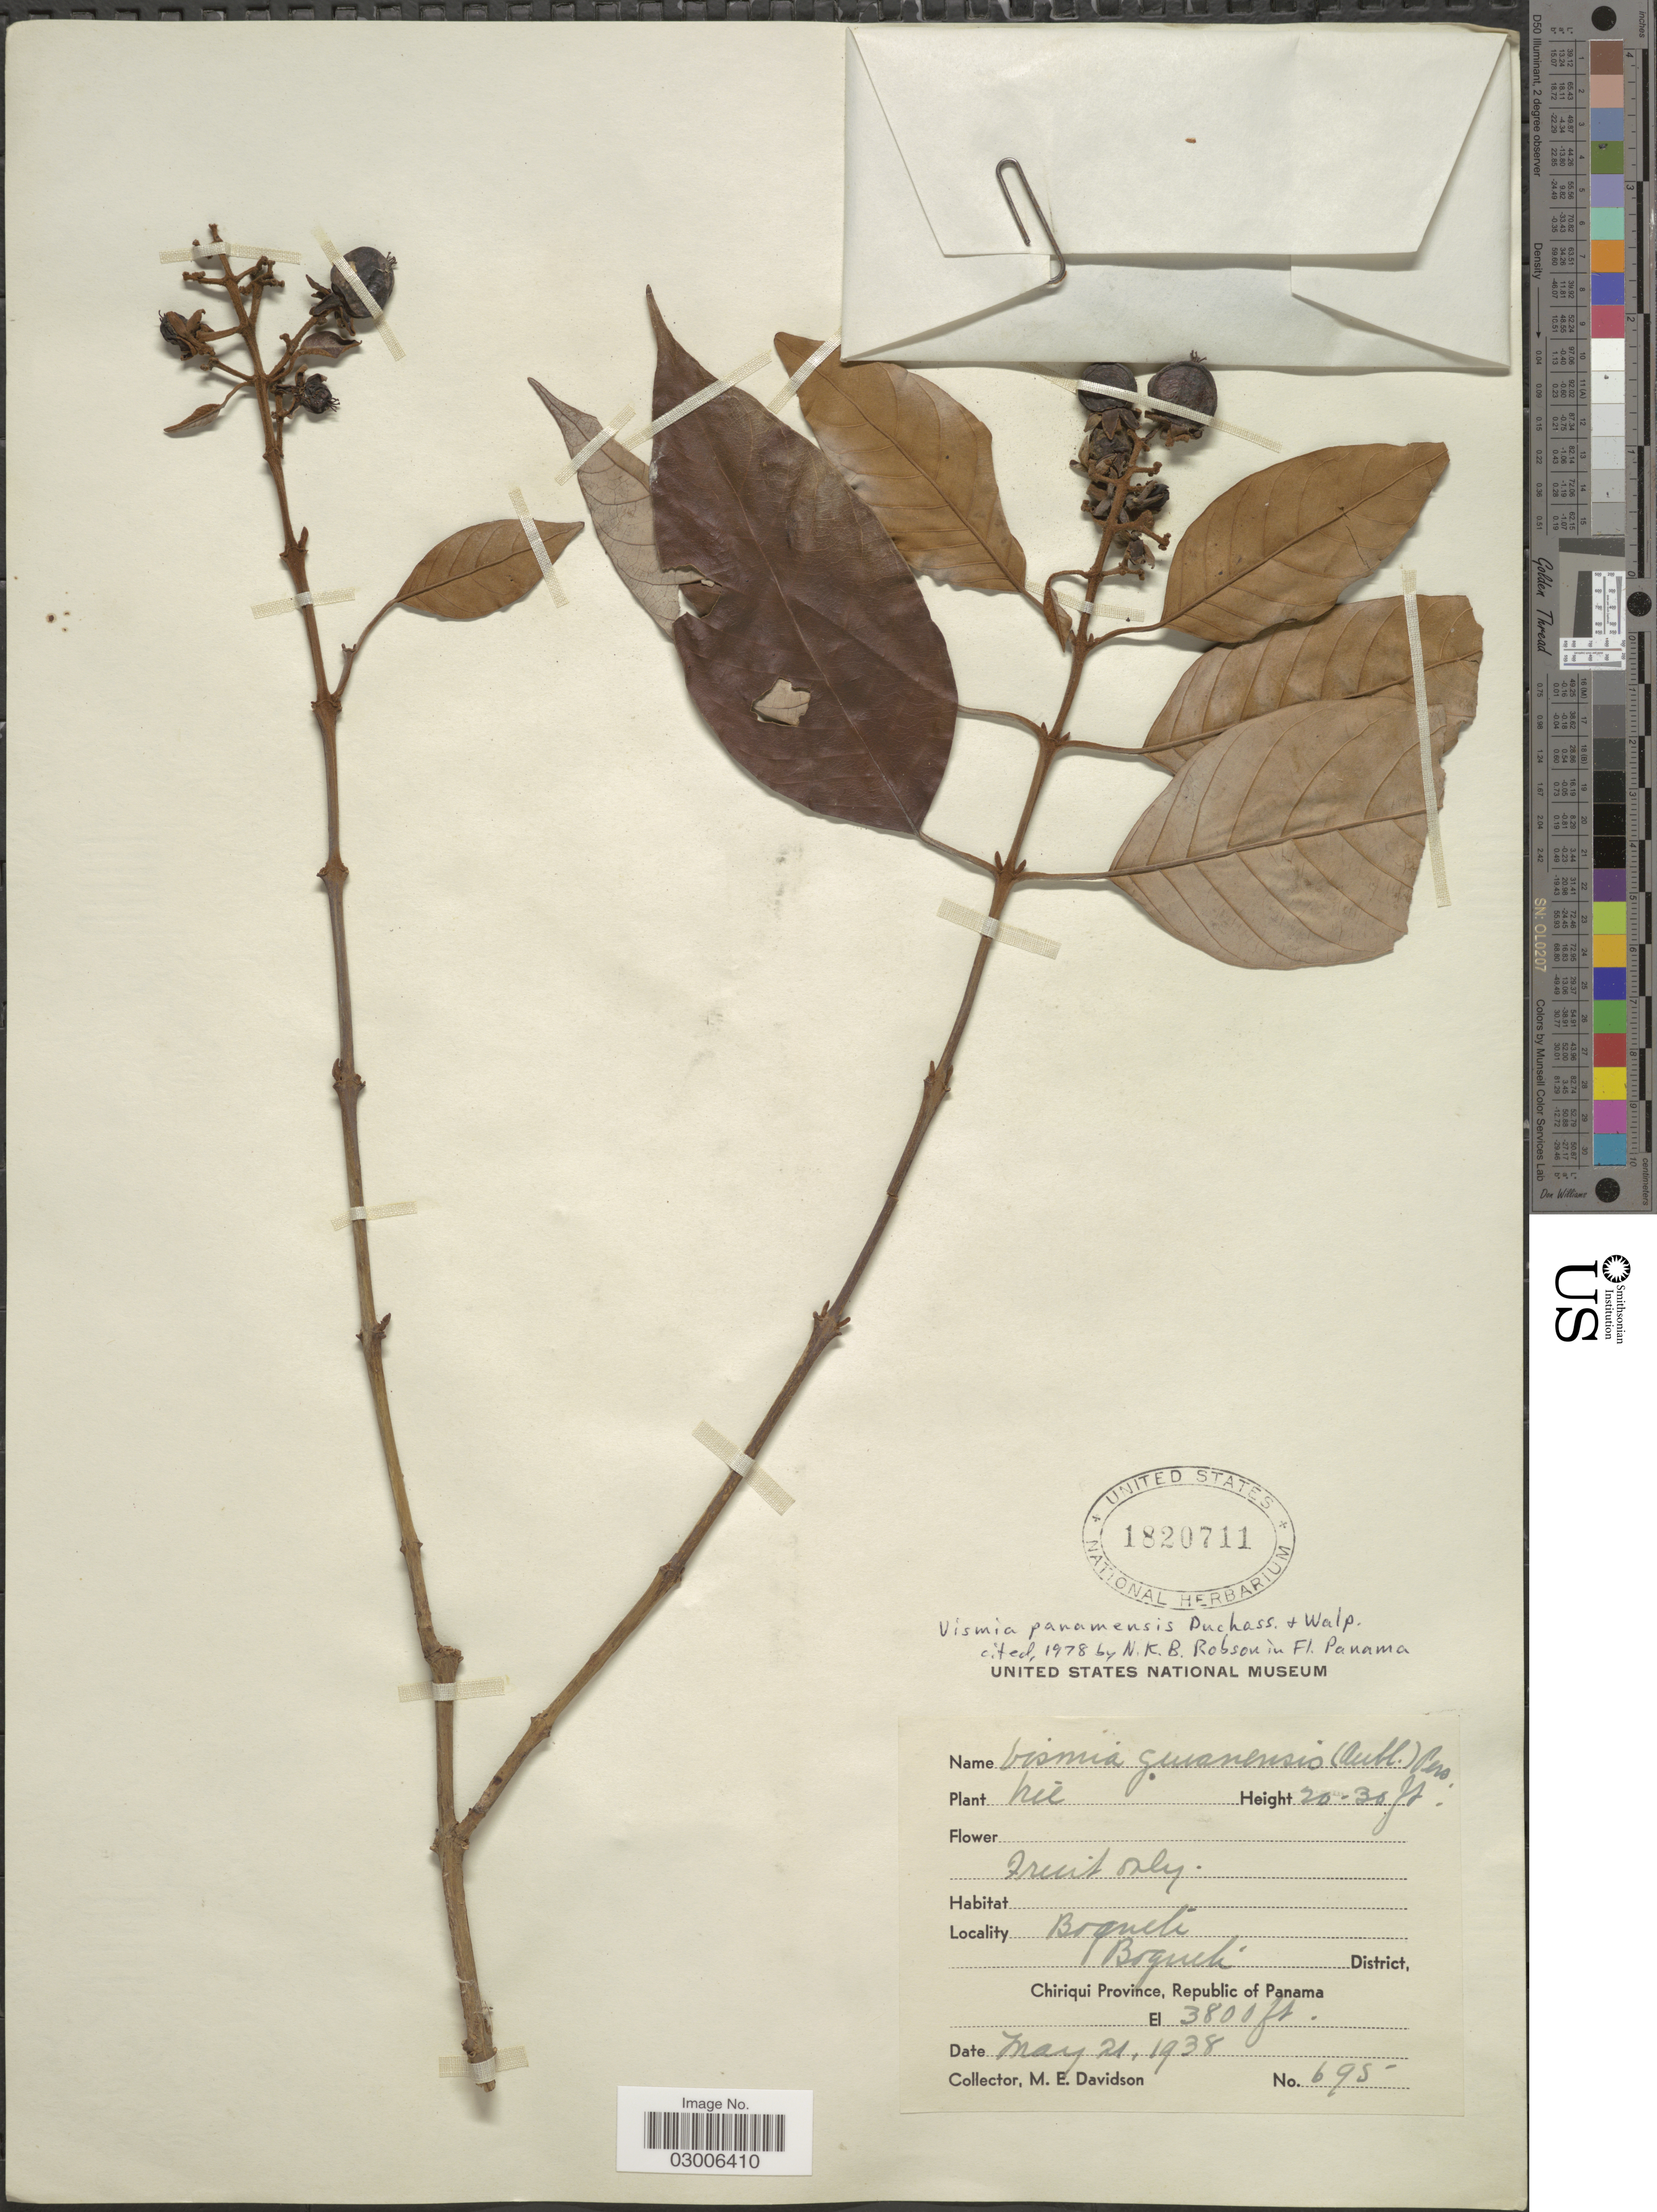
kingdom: Plantae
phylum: Tracheophyta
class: Magnoliopsida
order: Malpighiales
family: Hypericaceae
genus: Vismia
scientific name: Vismia panamensis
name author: Duchass. & Walp.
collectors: M. E. Davidson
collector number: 695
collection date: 1938-05-21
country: Panama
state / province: Chiriqui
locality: Boquete. Boquete District. Republic of Panama.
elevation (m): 1158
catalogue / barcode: US 1820711